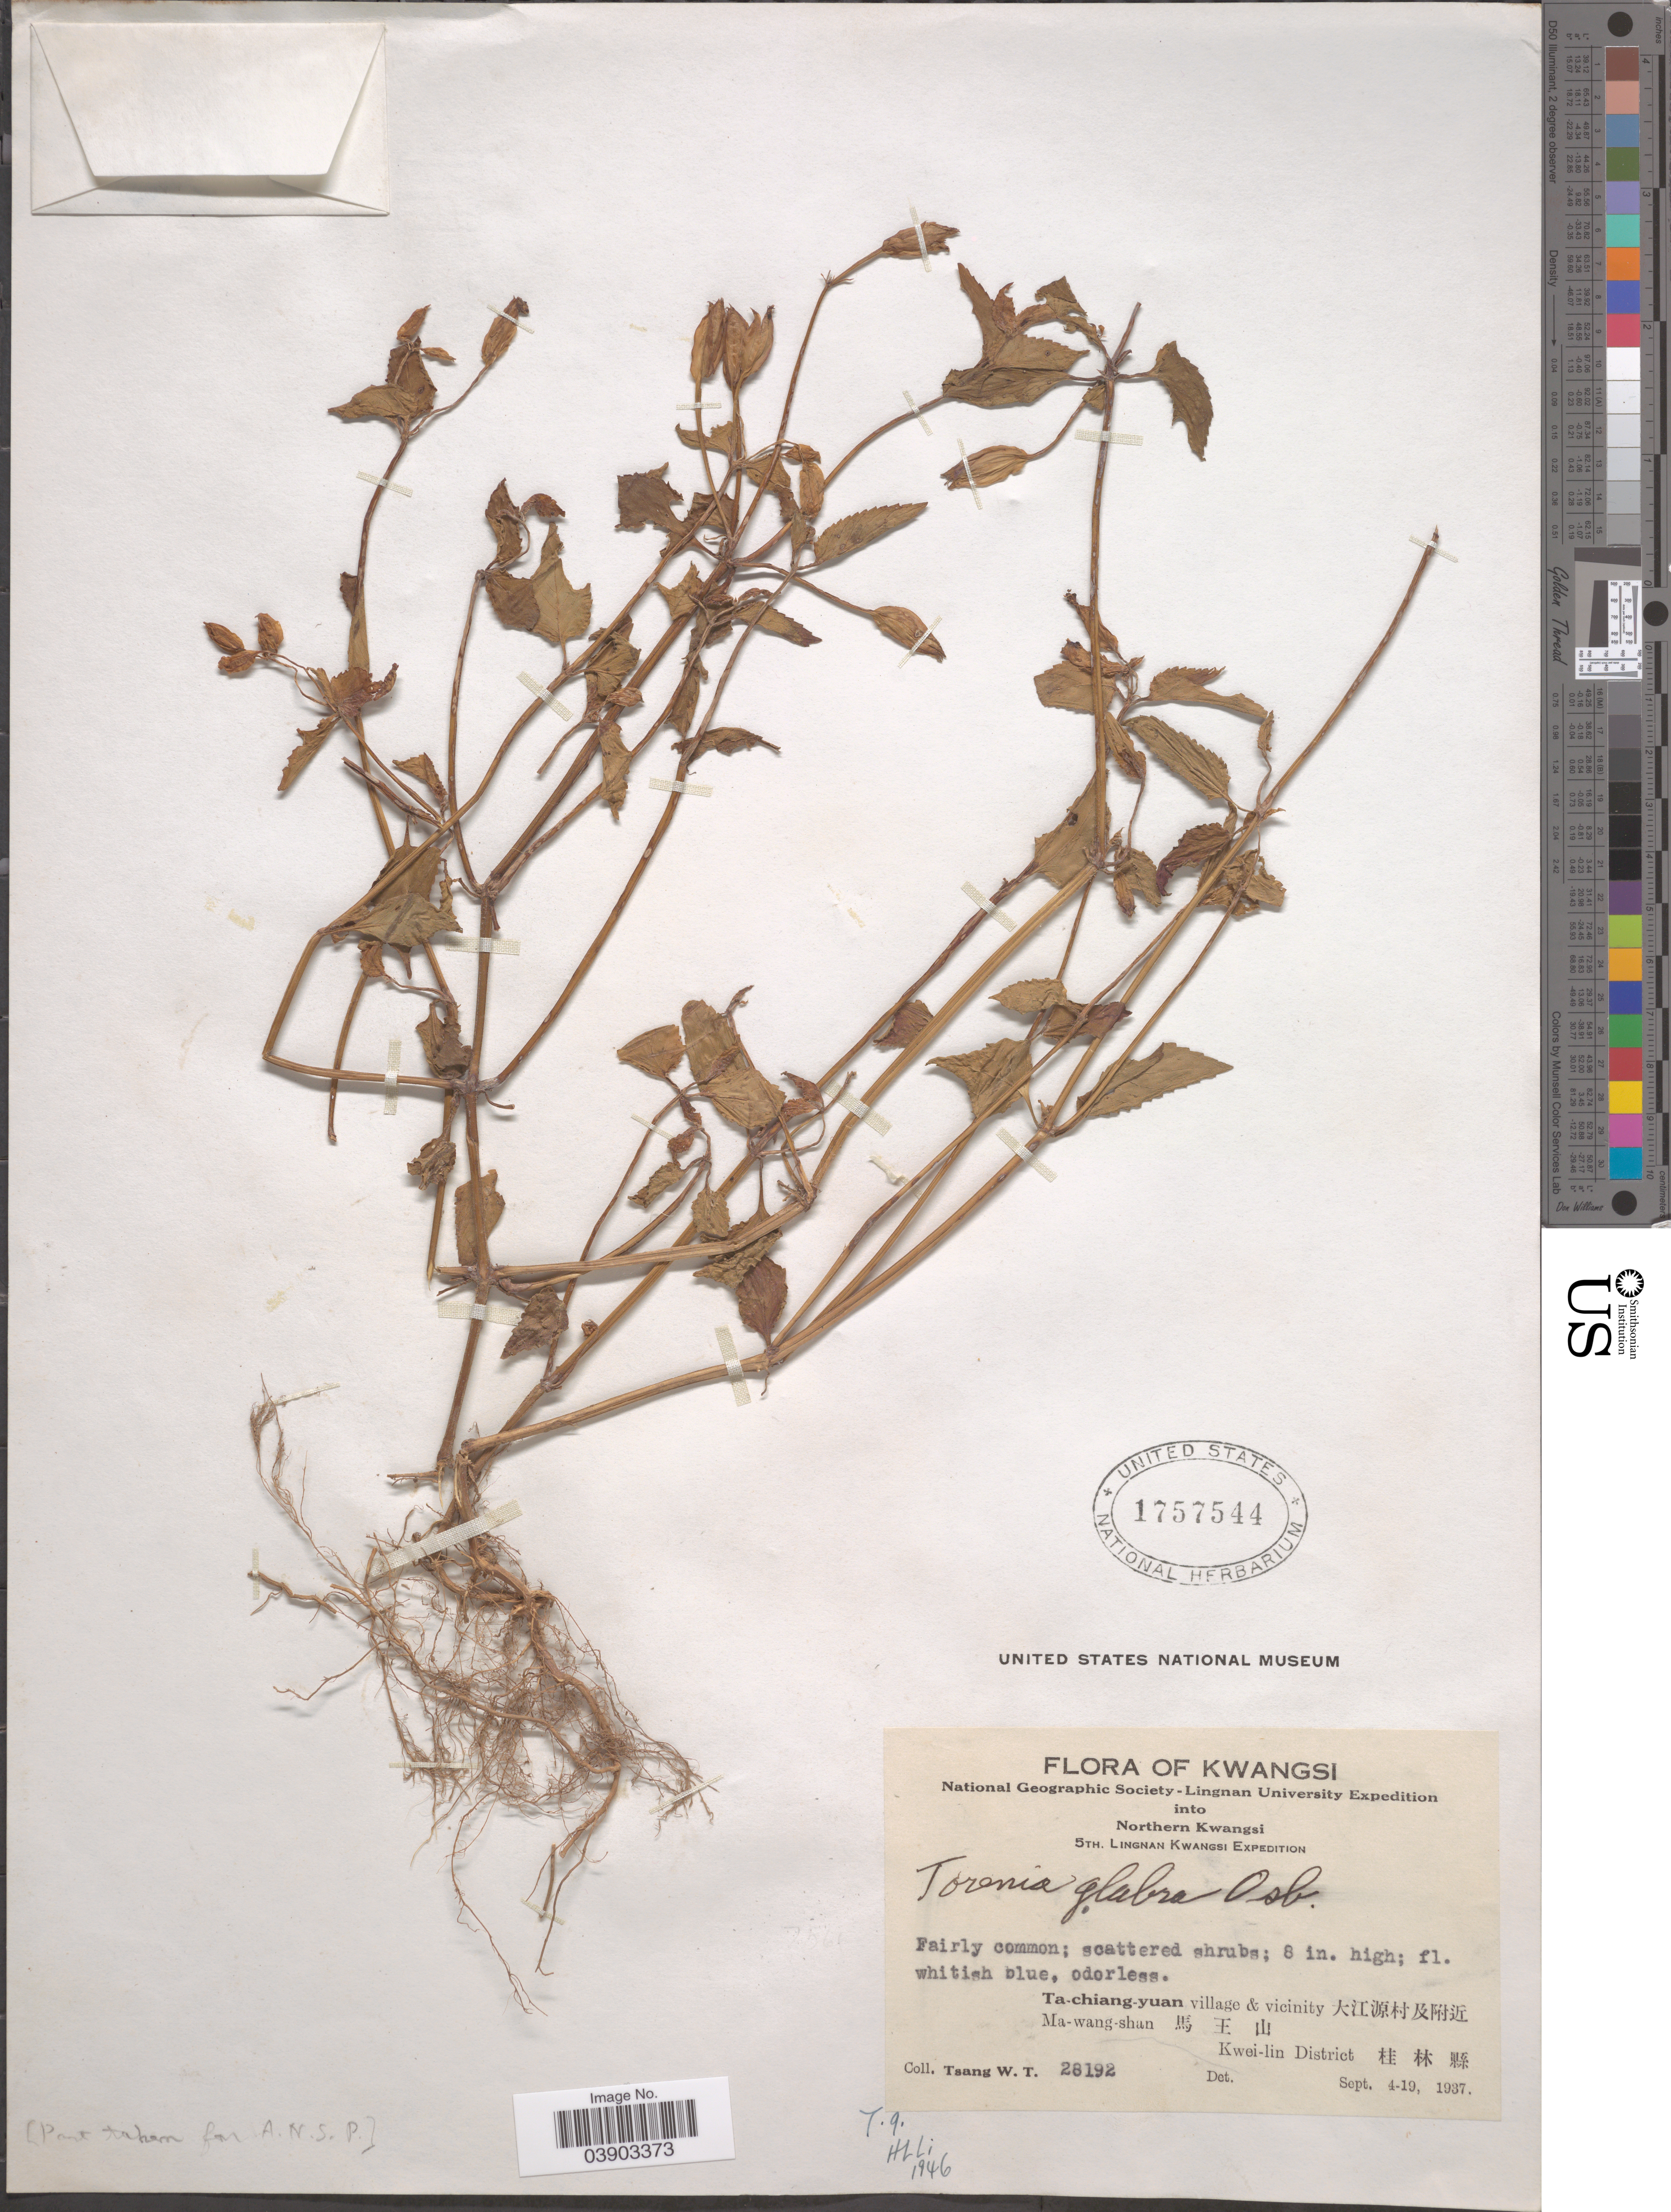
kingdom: Plantae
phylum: Tracheophyta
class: Magnoliopsida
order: Lamiales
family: Linderniaceae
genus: Torenia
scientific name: Torenia glabra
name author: Osbeck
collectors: W. T. Tsang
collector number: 28192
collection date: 1937-09-04/1937-09-19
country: China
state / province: Guangxi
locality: Kwangsi. Northern Kwangsi. Ta-chiang-yuan village & vicinity X. Ma-wang-shan X. Kwei-lin District X.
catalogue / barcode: US 1757544